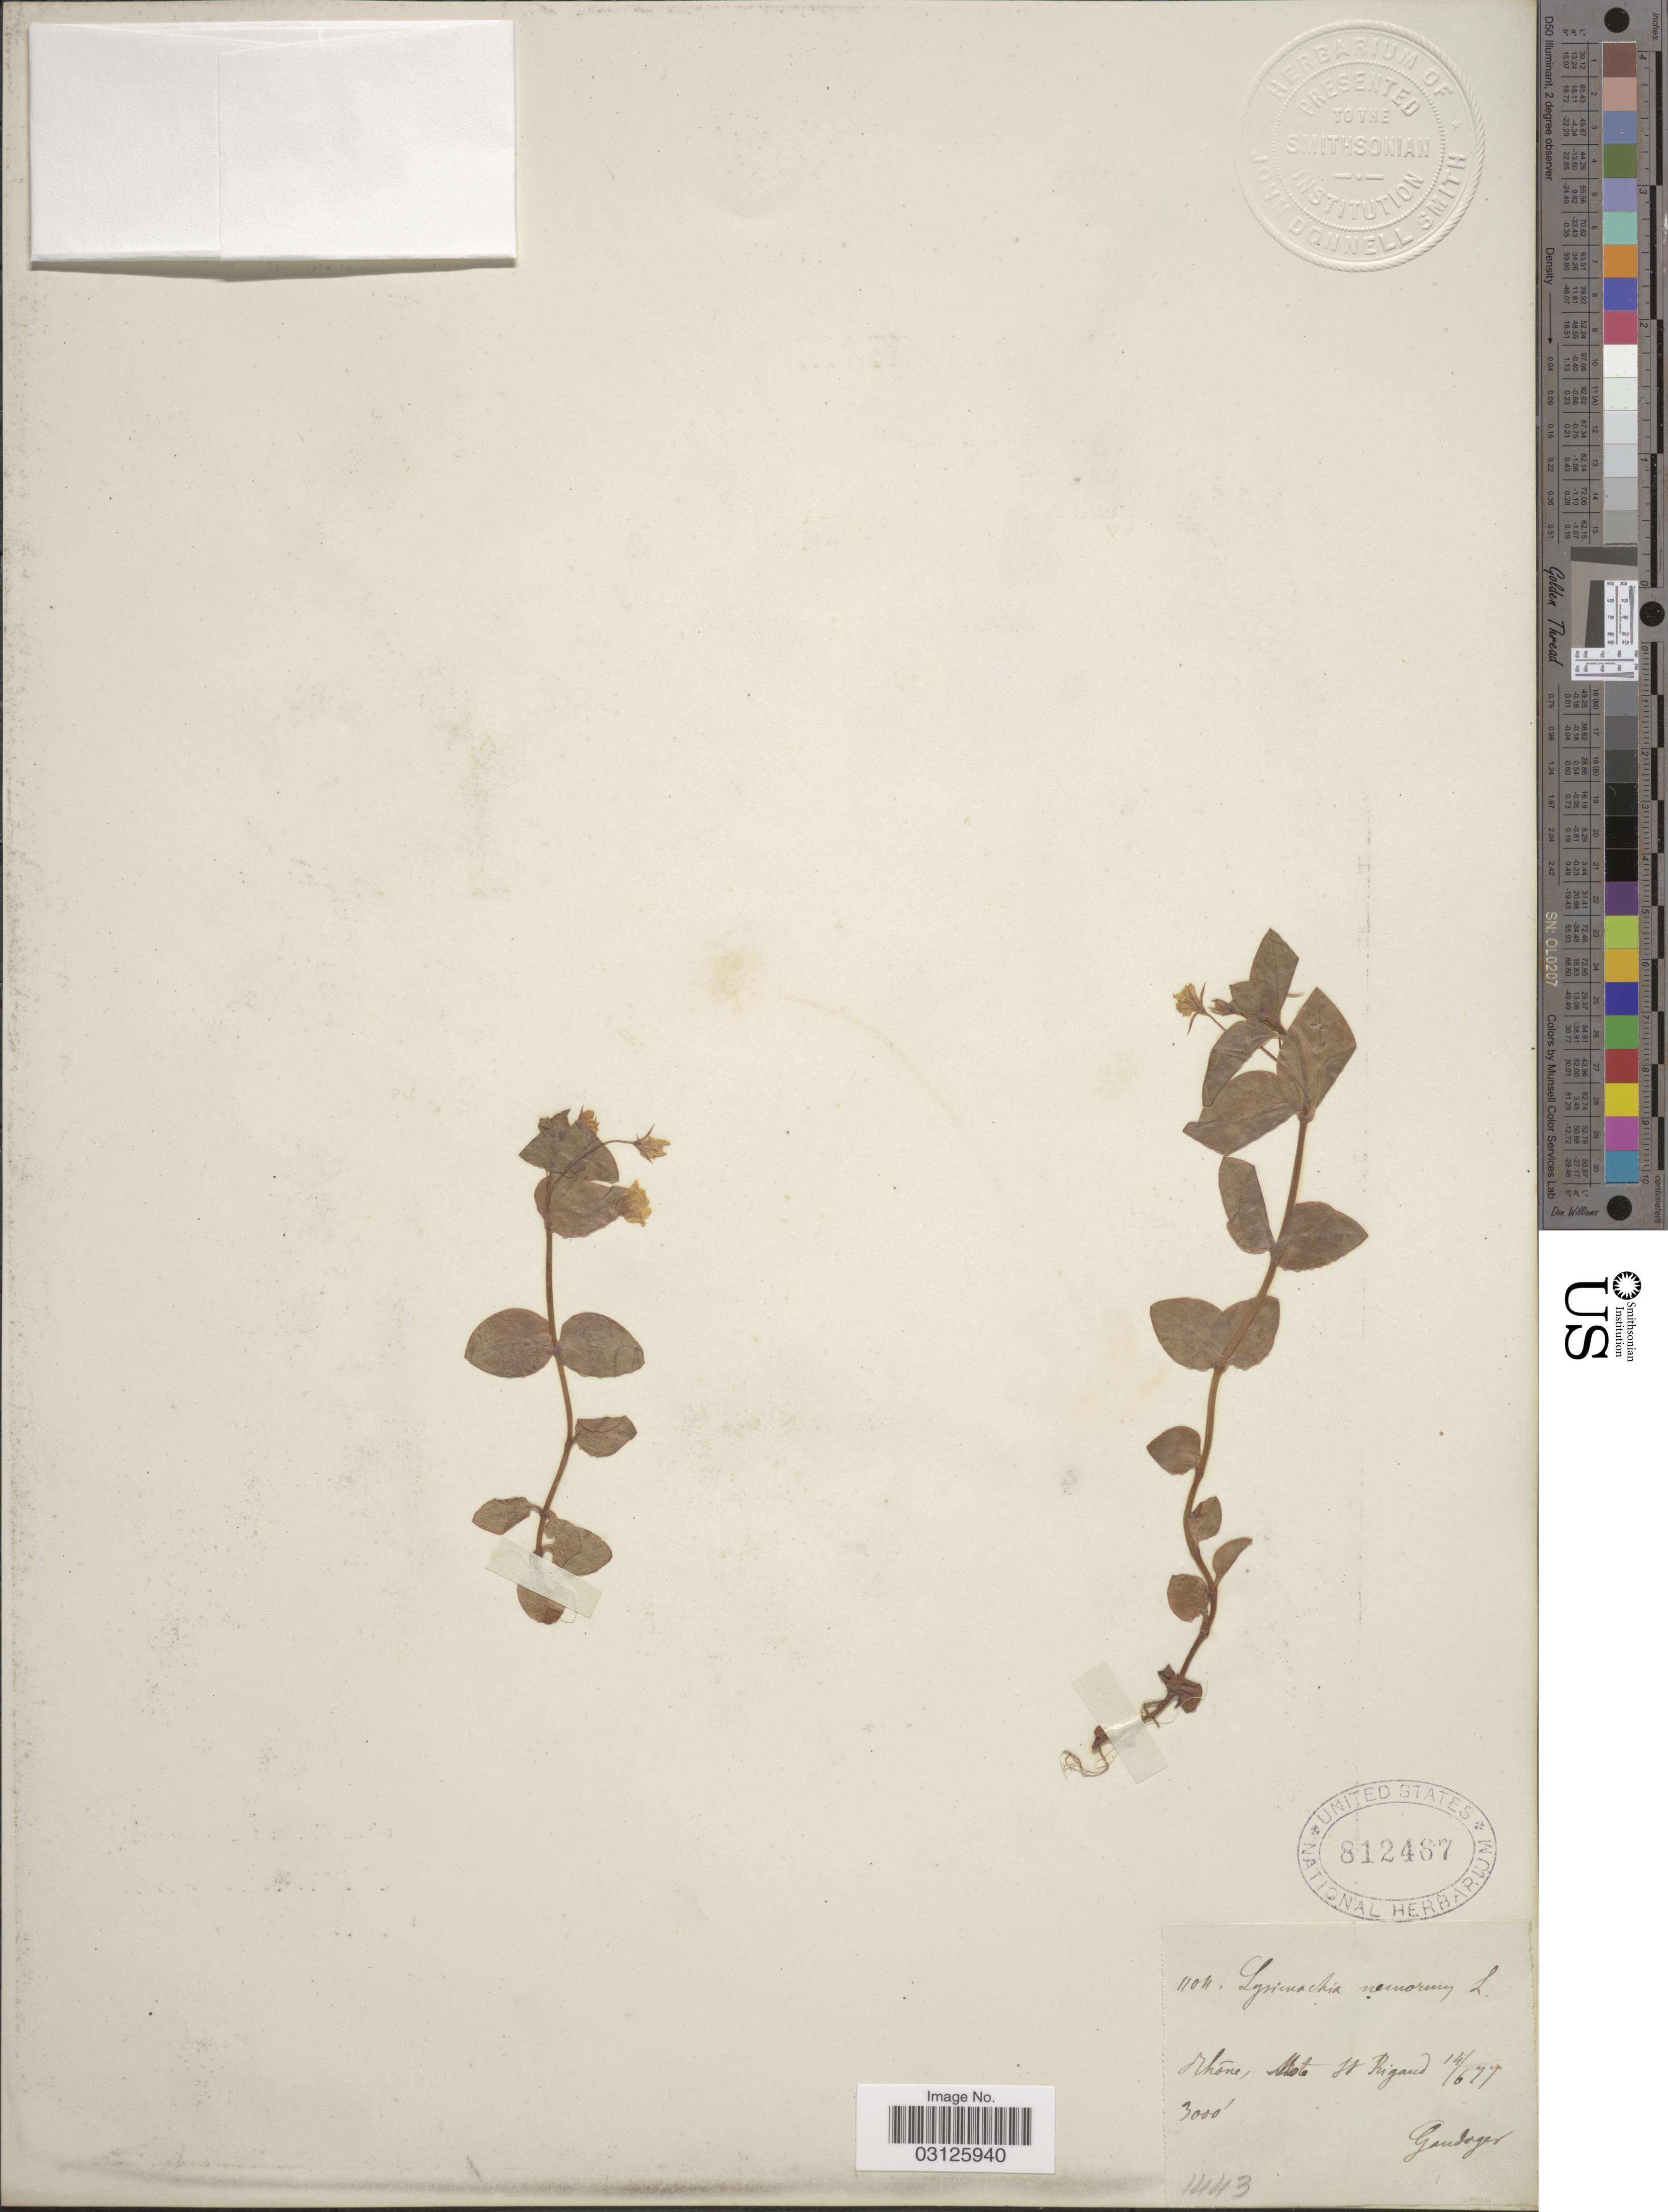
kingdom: Plantae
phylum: Tracheophyta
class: Magnoliopsida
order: Ericales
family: Primulaceae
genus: Lysimachia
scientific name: Lysimachia nemorum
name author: L.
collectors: Gandoger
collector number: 1443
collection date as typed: Transcribed d/m/y: 14/6/77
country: France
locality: Rhône, Mont St Rigaud.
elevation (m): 914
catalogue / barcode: US 812467